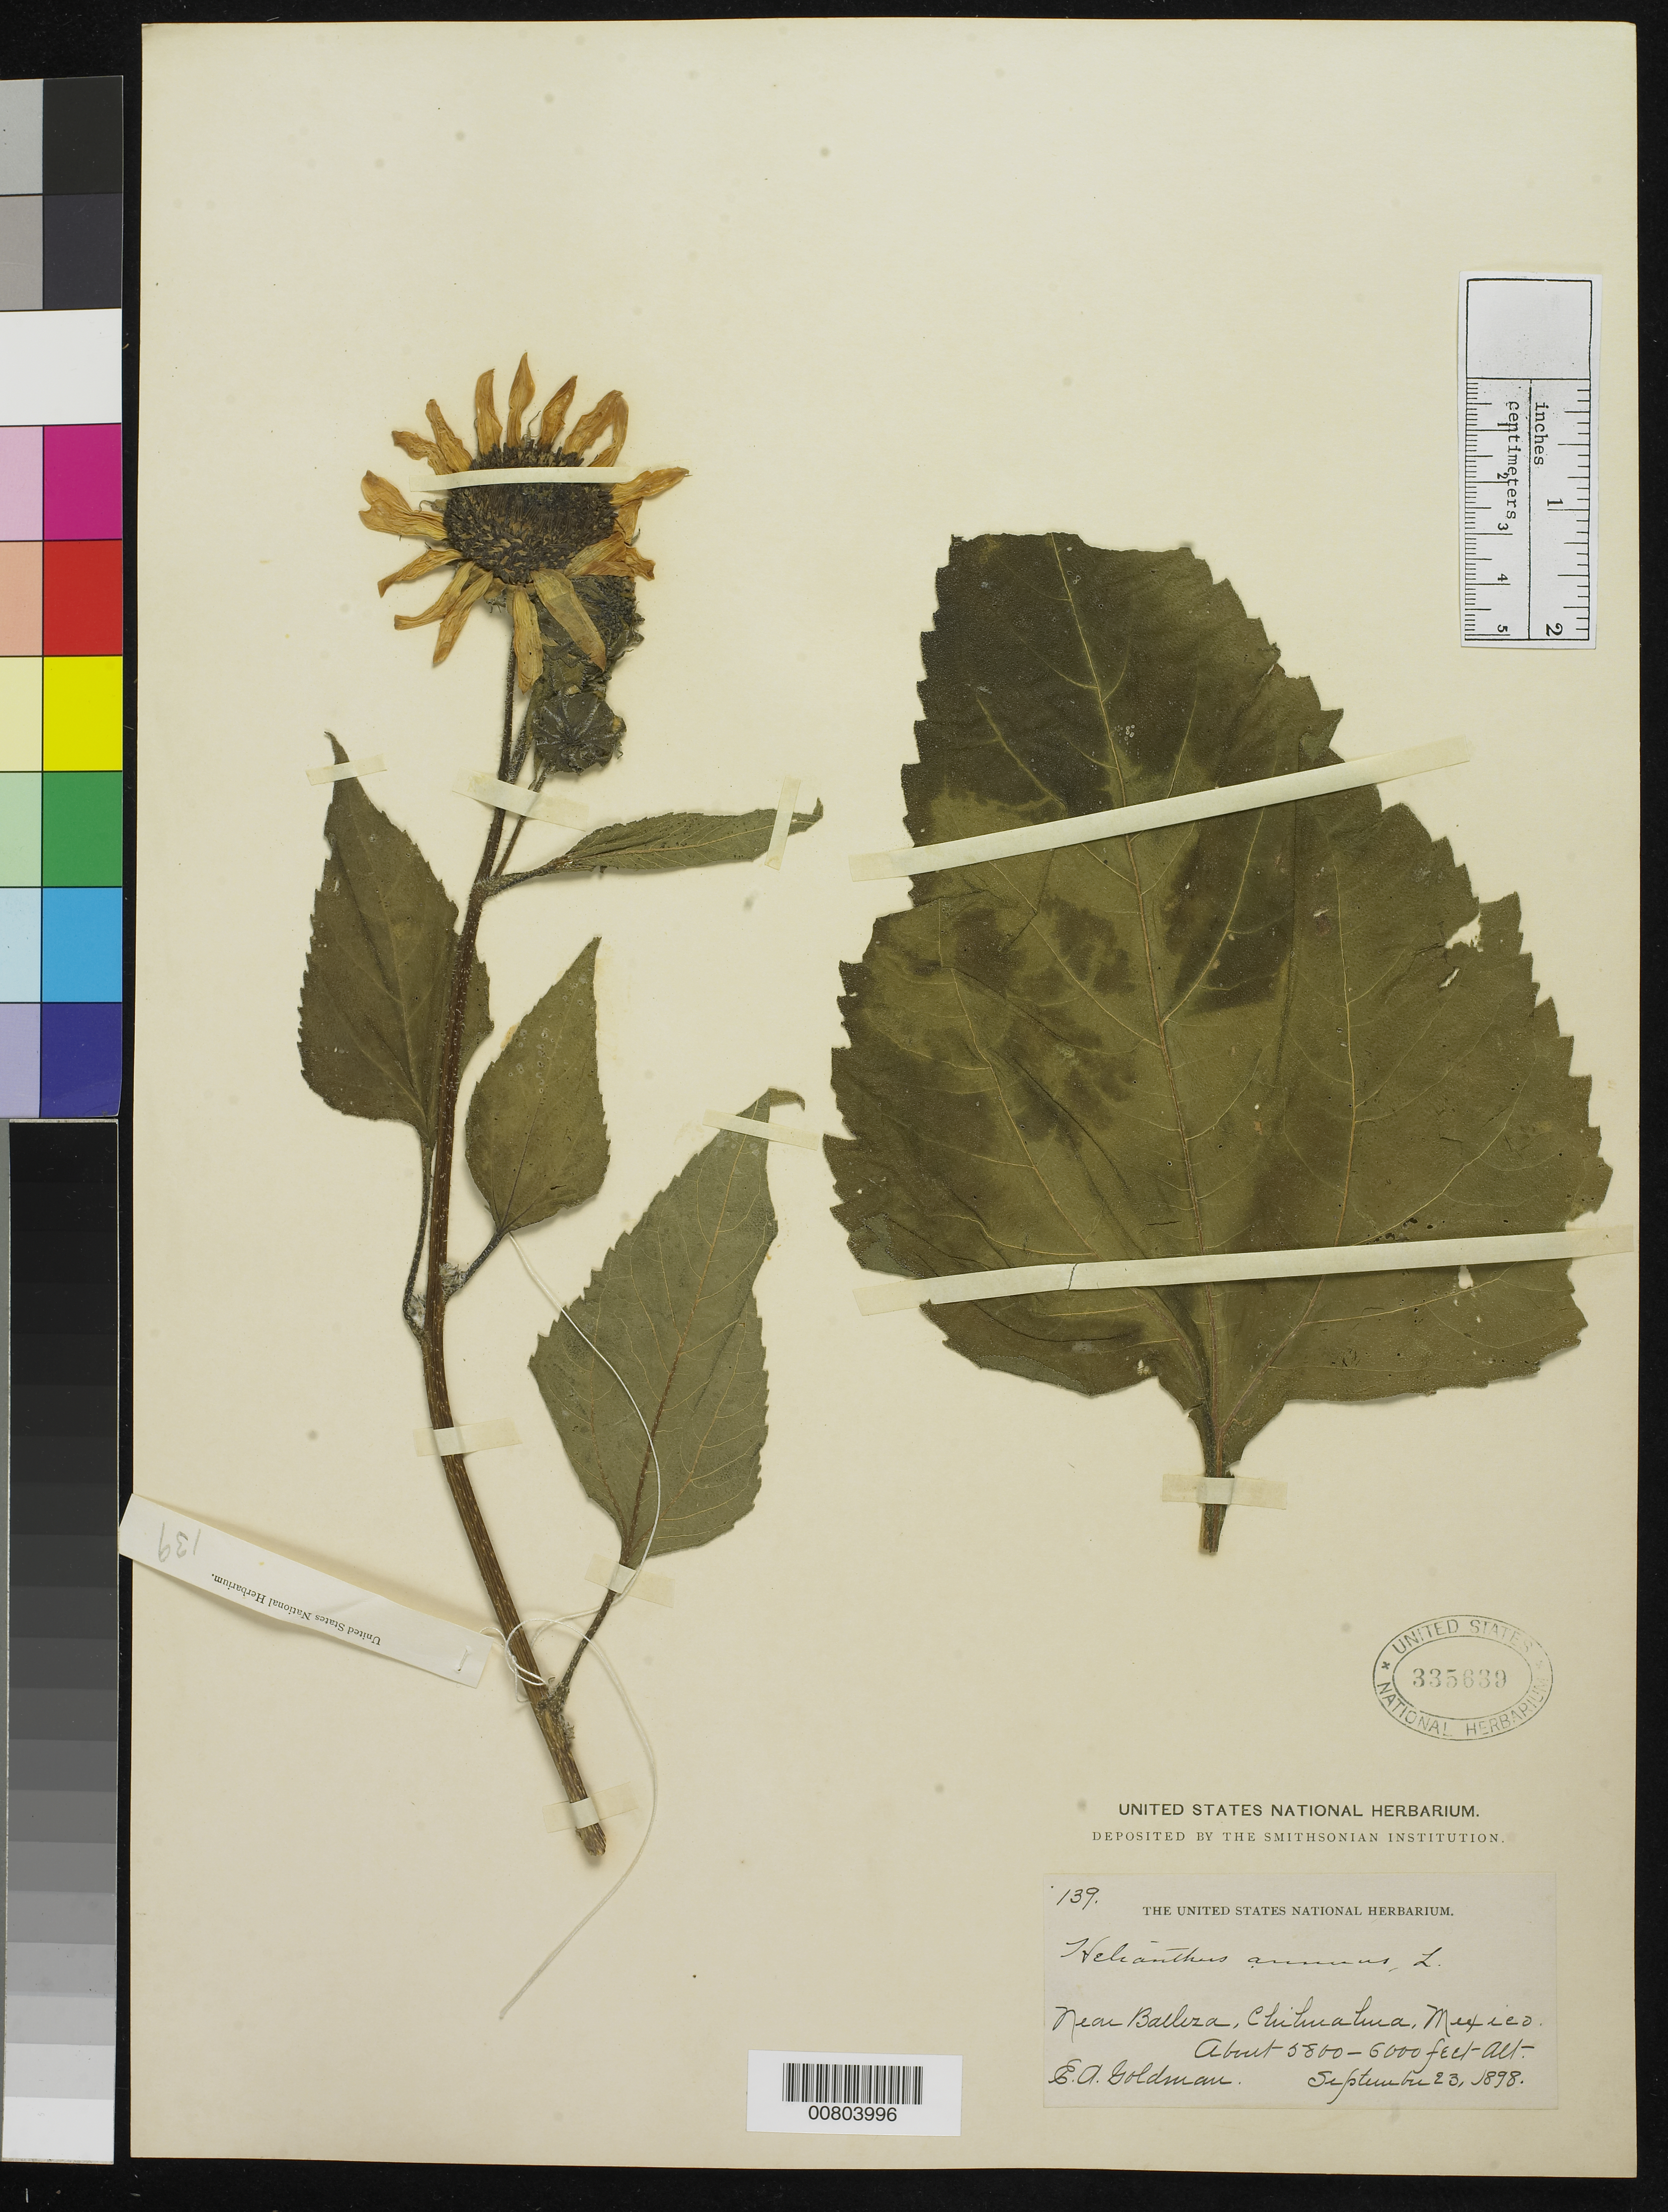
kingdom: Plantae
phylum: Tracheophyta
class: Magnoliopsida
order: Asterales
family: Asteraceae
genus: Helianthus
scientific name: Helianthus annuus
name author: L.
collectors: E. A. Goldman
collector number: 139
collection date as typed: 23 Sep 1898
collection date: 1898-09-23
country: Mexico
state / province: Chihuahua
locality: Near Balleza, Chihuahua.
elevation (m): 1768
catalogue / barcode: US 335639